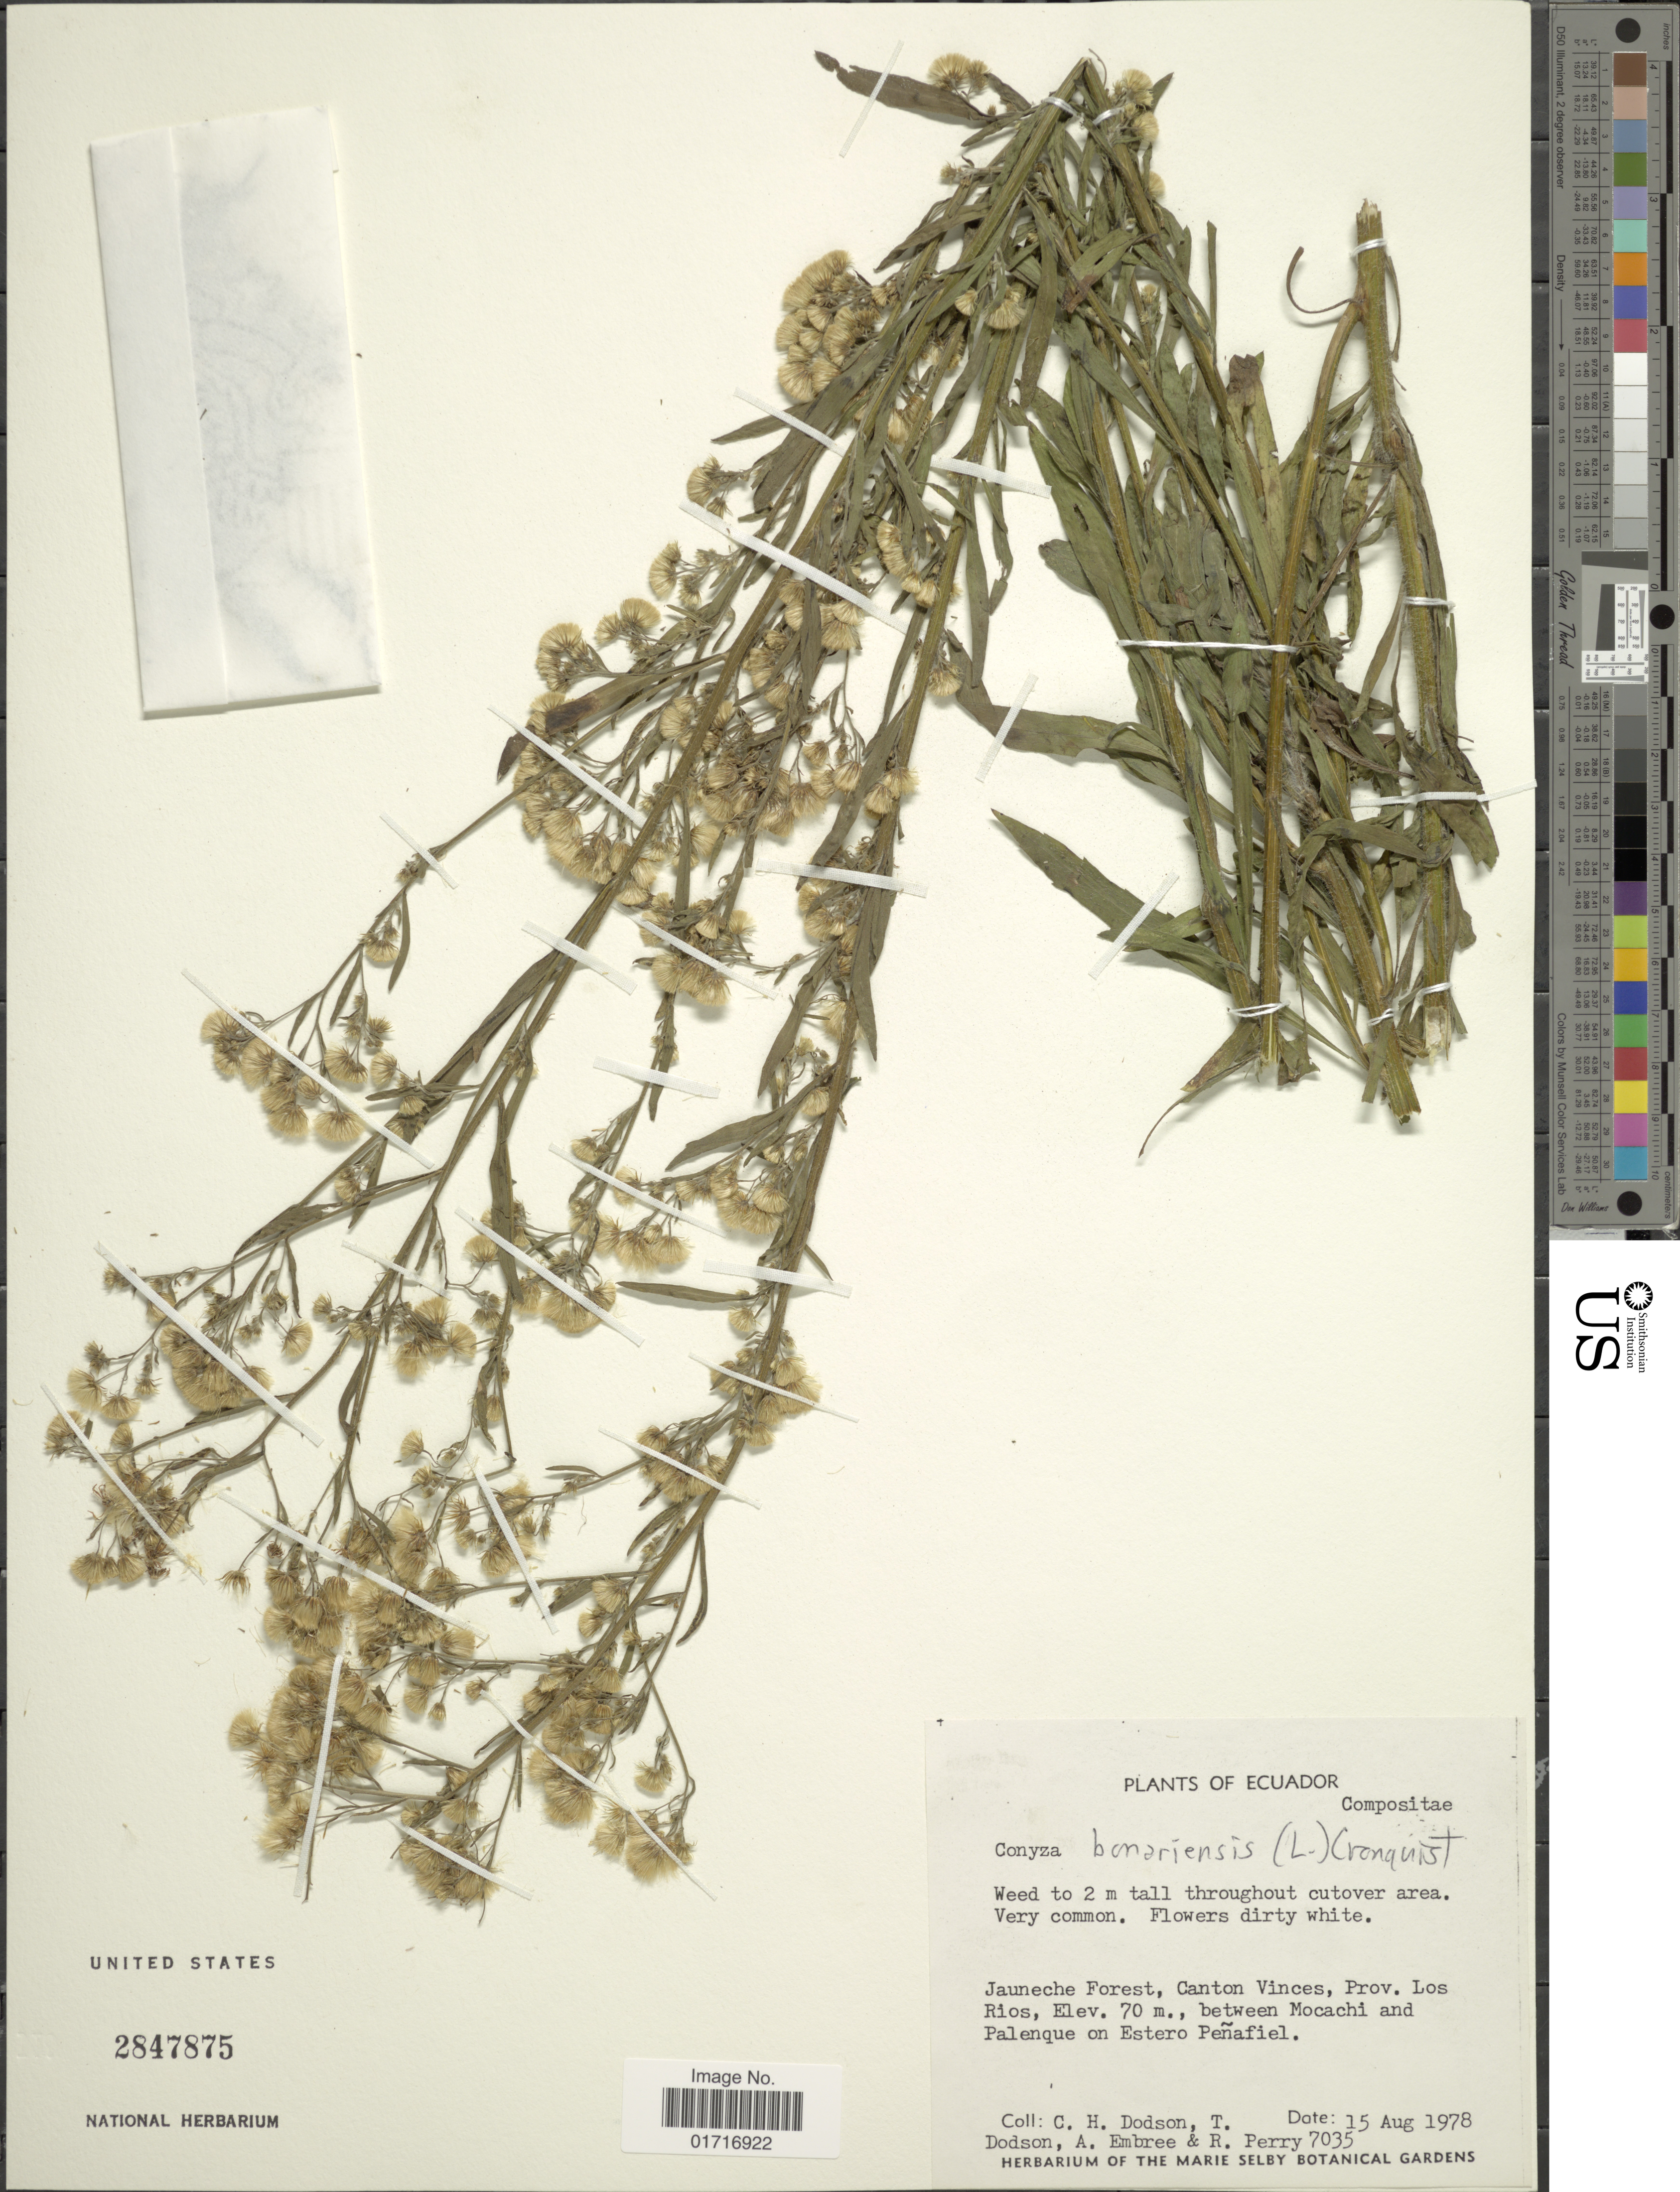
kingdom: Plantae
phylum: Tracheophyta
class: Magnoliopsida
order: Asterales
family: Asteraceae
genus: Conyza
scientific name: Conyza bonariensis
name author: (L.) Cronq.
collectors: C. H. Dodson, T. A. Dodson, A. Embree & R. Perry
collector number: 7035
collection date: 1978-08-15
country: Ecuador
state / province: Los Ríos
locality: Jauneche Forest, Canton Vinces, Prov. Los Rios. between Mocachi and Palenque on Estero Penafiel.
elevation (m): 70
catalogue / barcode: US 2847875